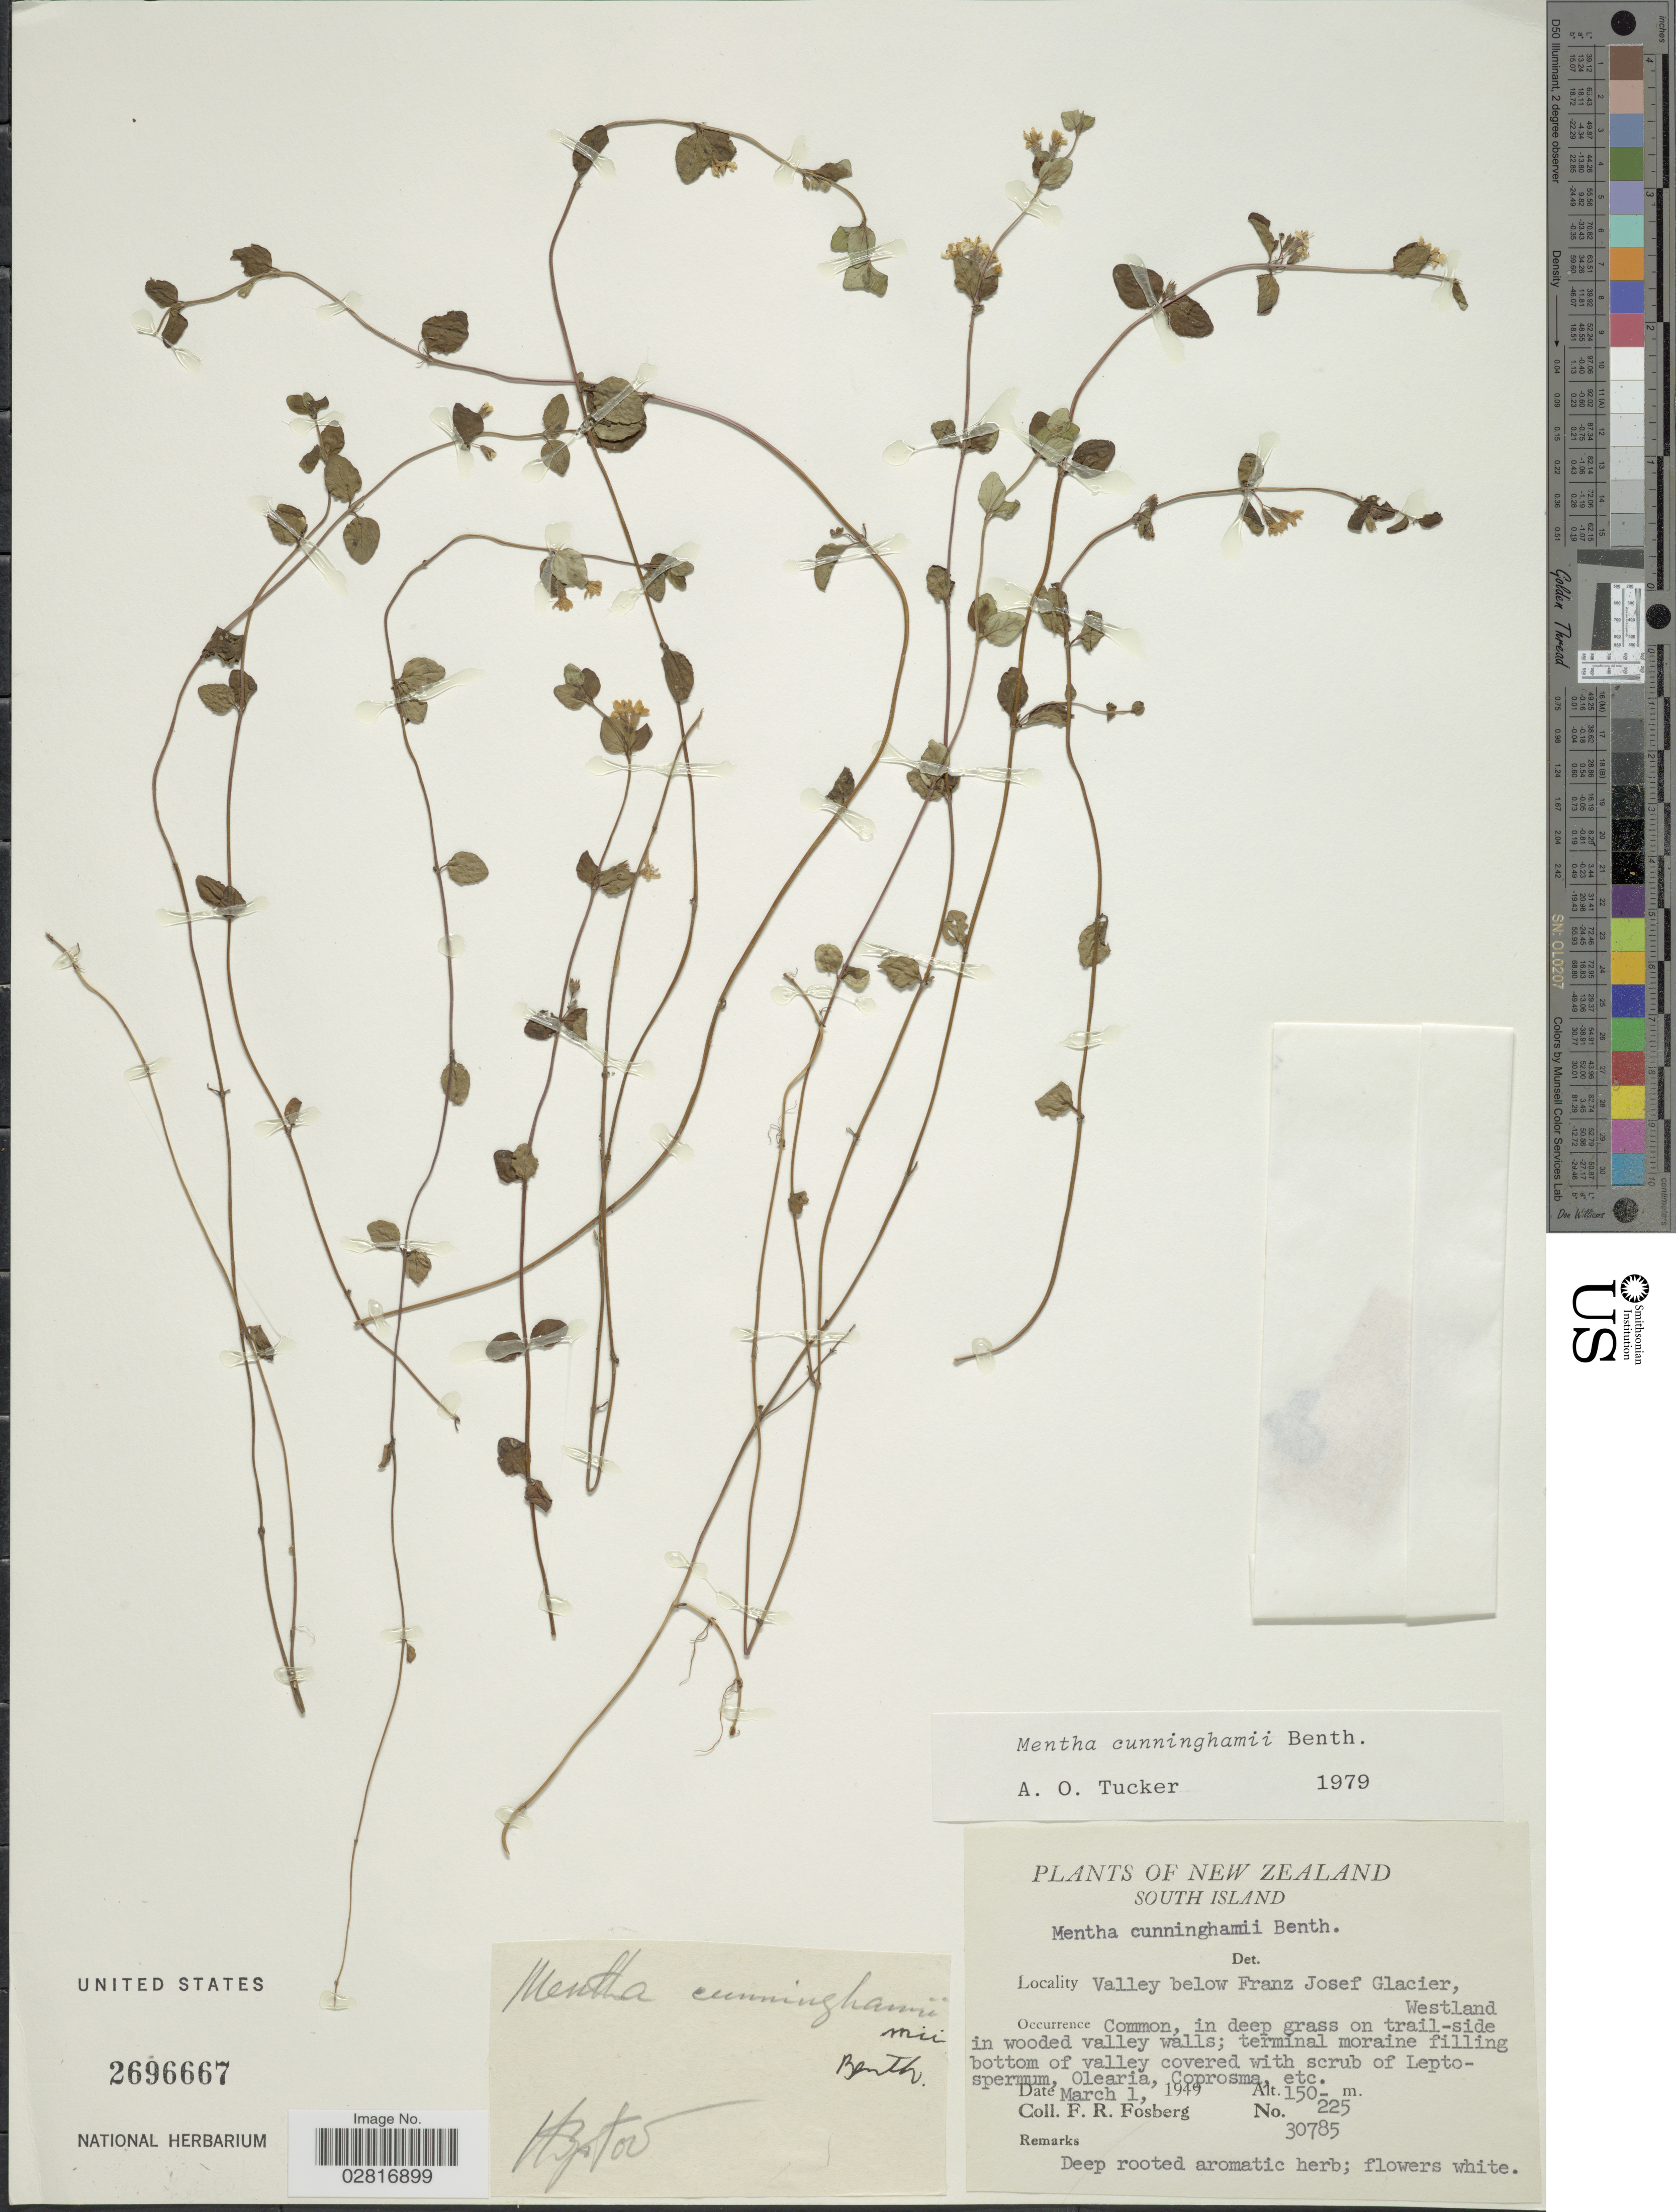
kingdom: Plantae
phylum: Tracheophyta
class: Magnoliopsida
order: Lamiales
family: Lamiaceae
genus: Mentha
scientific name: Mentha cunninghamii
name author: (Benth.) Benth.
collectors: F. R. Fosberg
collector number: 30785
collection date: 1949-03-01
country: New Zealand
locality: South Island, Valley below Franz Josef Glacier, Westland.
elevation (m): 150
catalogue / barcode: US 2696667